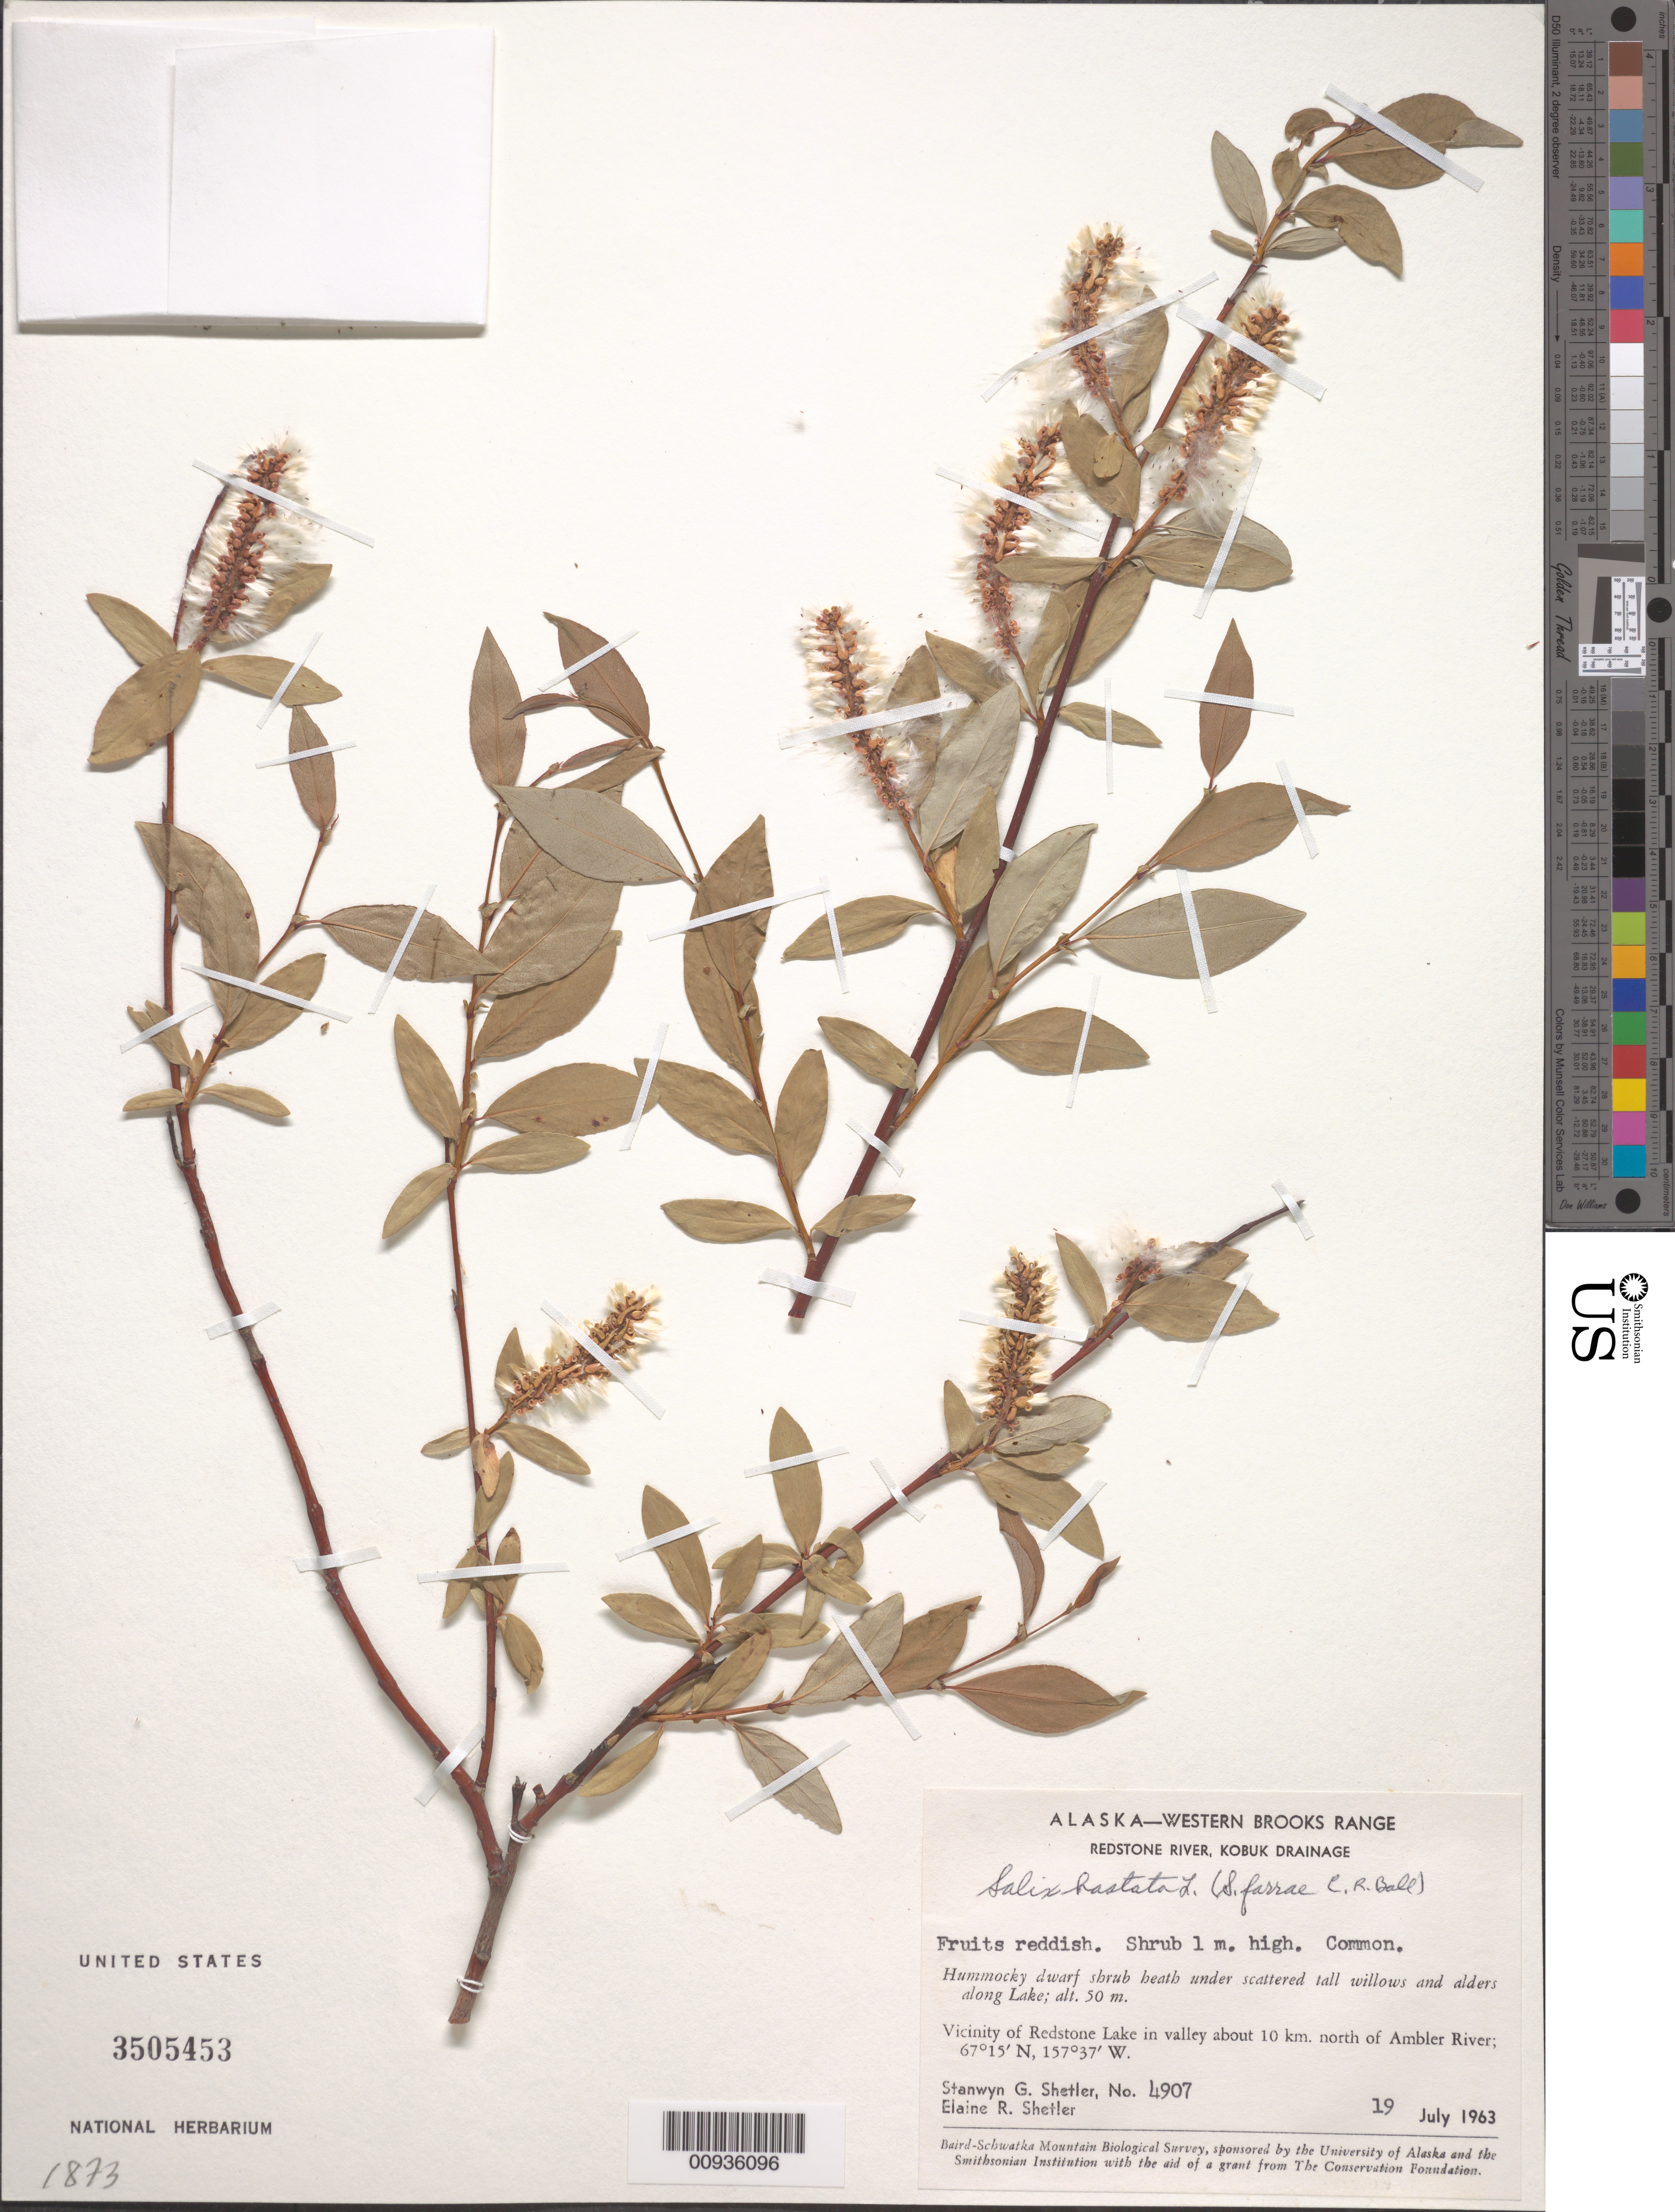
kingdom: Plantae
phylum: Tracheophyta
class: Magnoliopsida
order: Malpighiales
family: Salicaceae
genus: Salix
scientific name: Salix hastata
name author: L.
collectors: S. Shetler & E. R. Shetler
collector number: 4907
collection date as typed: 19 Jul 1963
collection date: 1963-07-19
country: United States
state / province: Alaska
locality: Vicinity of Redstone Lake in valley about 10 km. north of Ambler River. Western Brooks Range, Redstone River, Kobuk Drainage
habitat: Hummocky dwarf shrub heath under scattered tall willows and alders along Lake.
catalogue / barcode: US 3505453